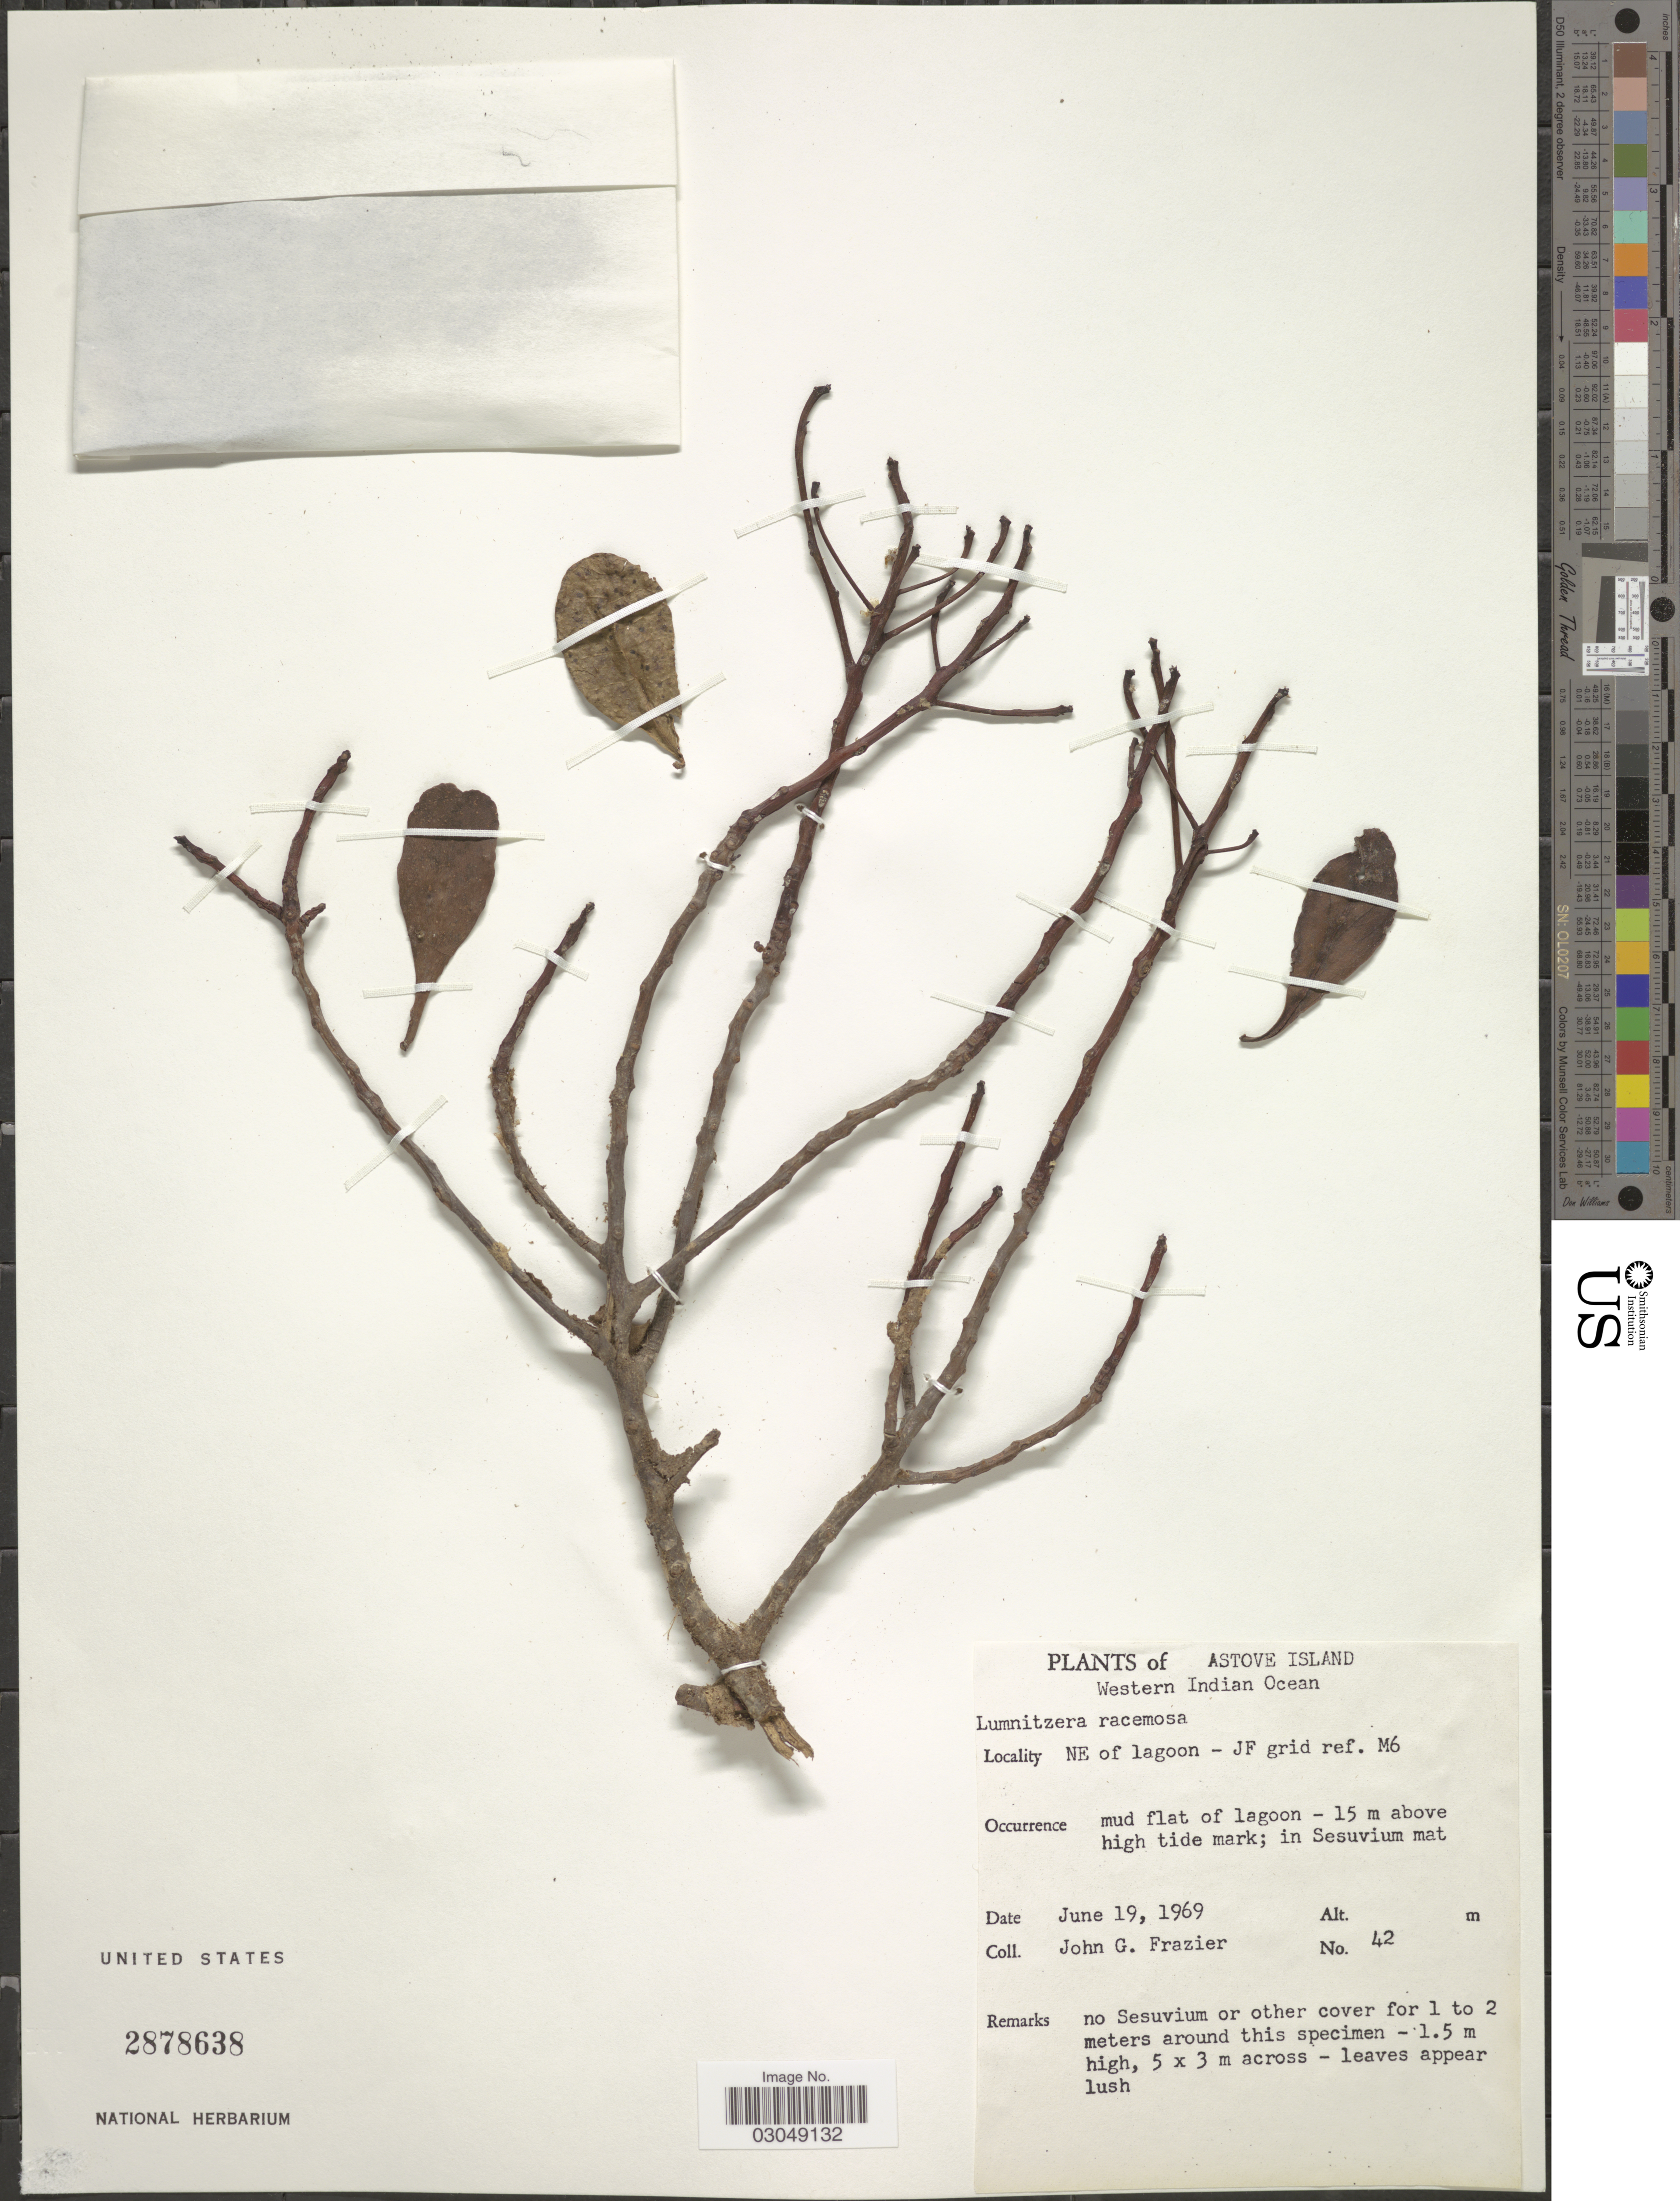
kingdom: Plantae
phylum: Tracheophyta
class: Magnoliopsida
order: Myrtales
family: Combretaceae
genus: Lumnitzera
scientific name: Lumnitzera racemosa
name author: Willd.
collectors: J. Frazier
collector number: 42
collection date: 1969-06-19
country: Seychelles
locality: Astove Island. Western Indian Ocean. NE of lagoon - JF grid ref. M6.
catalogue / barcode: US 2878638